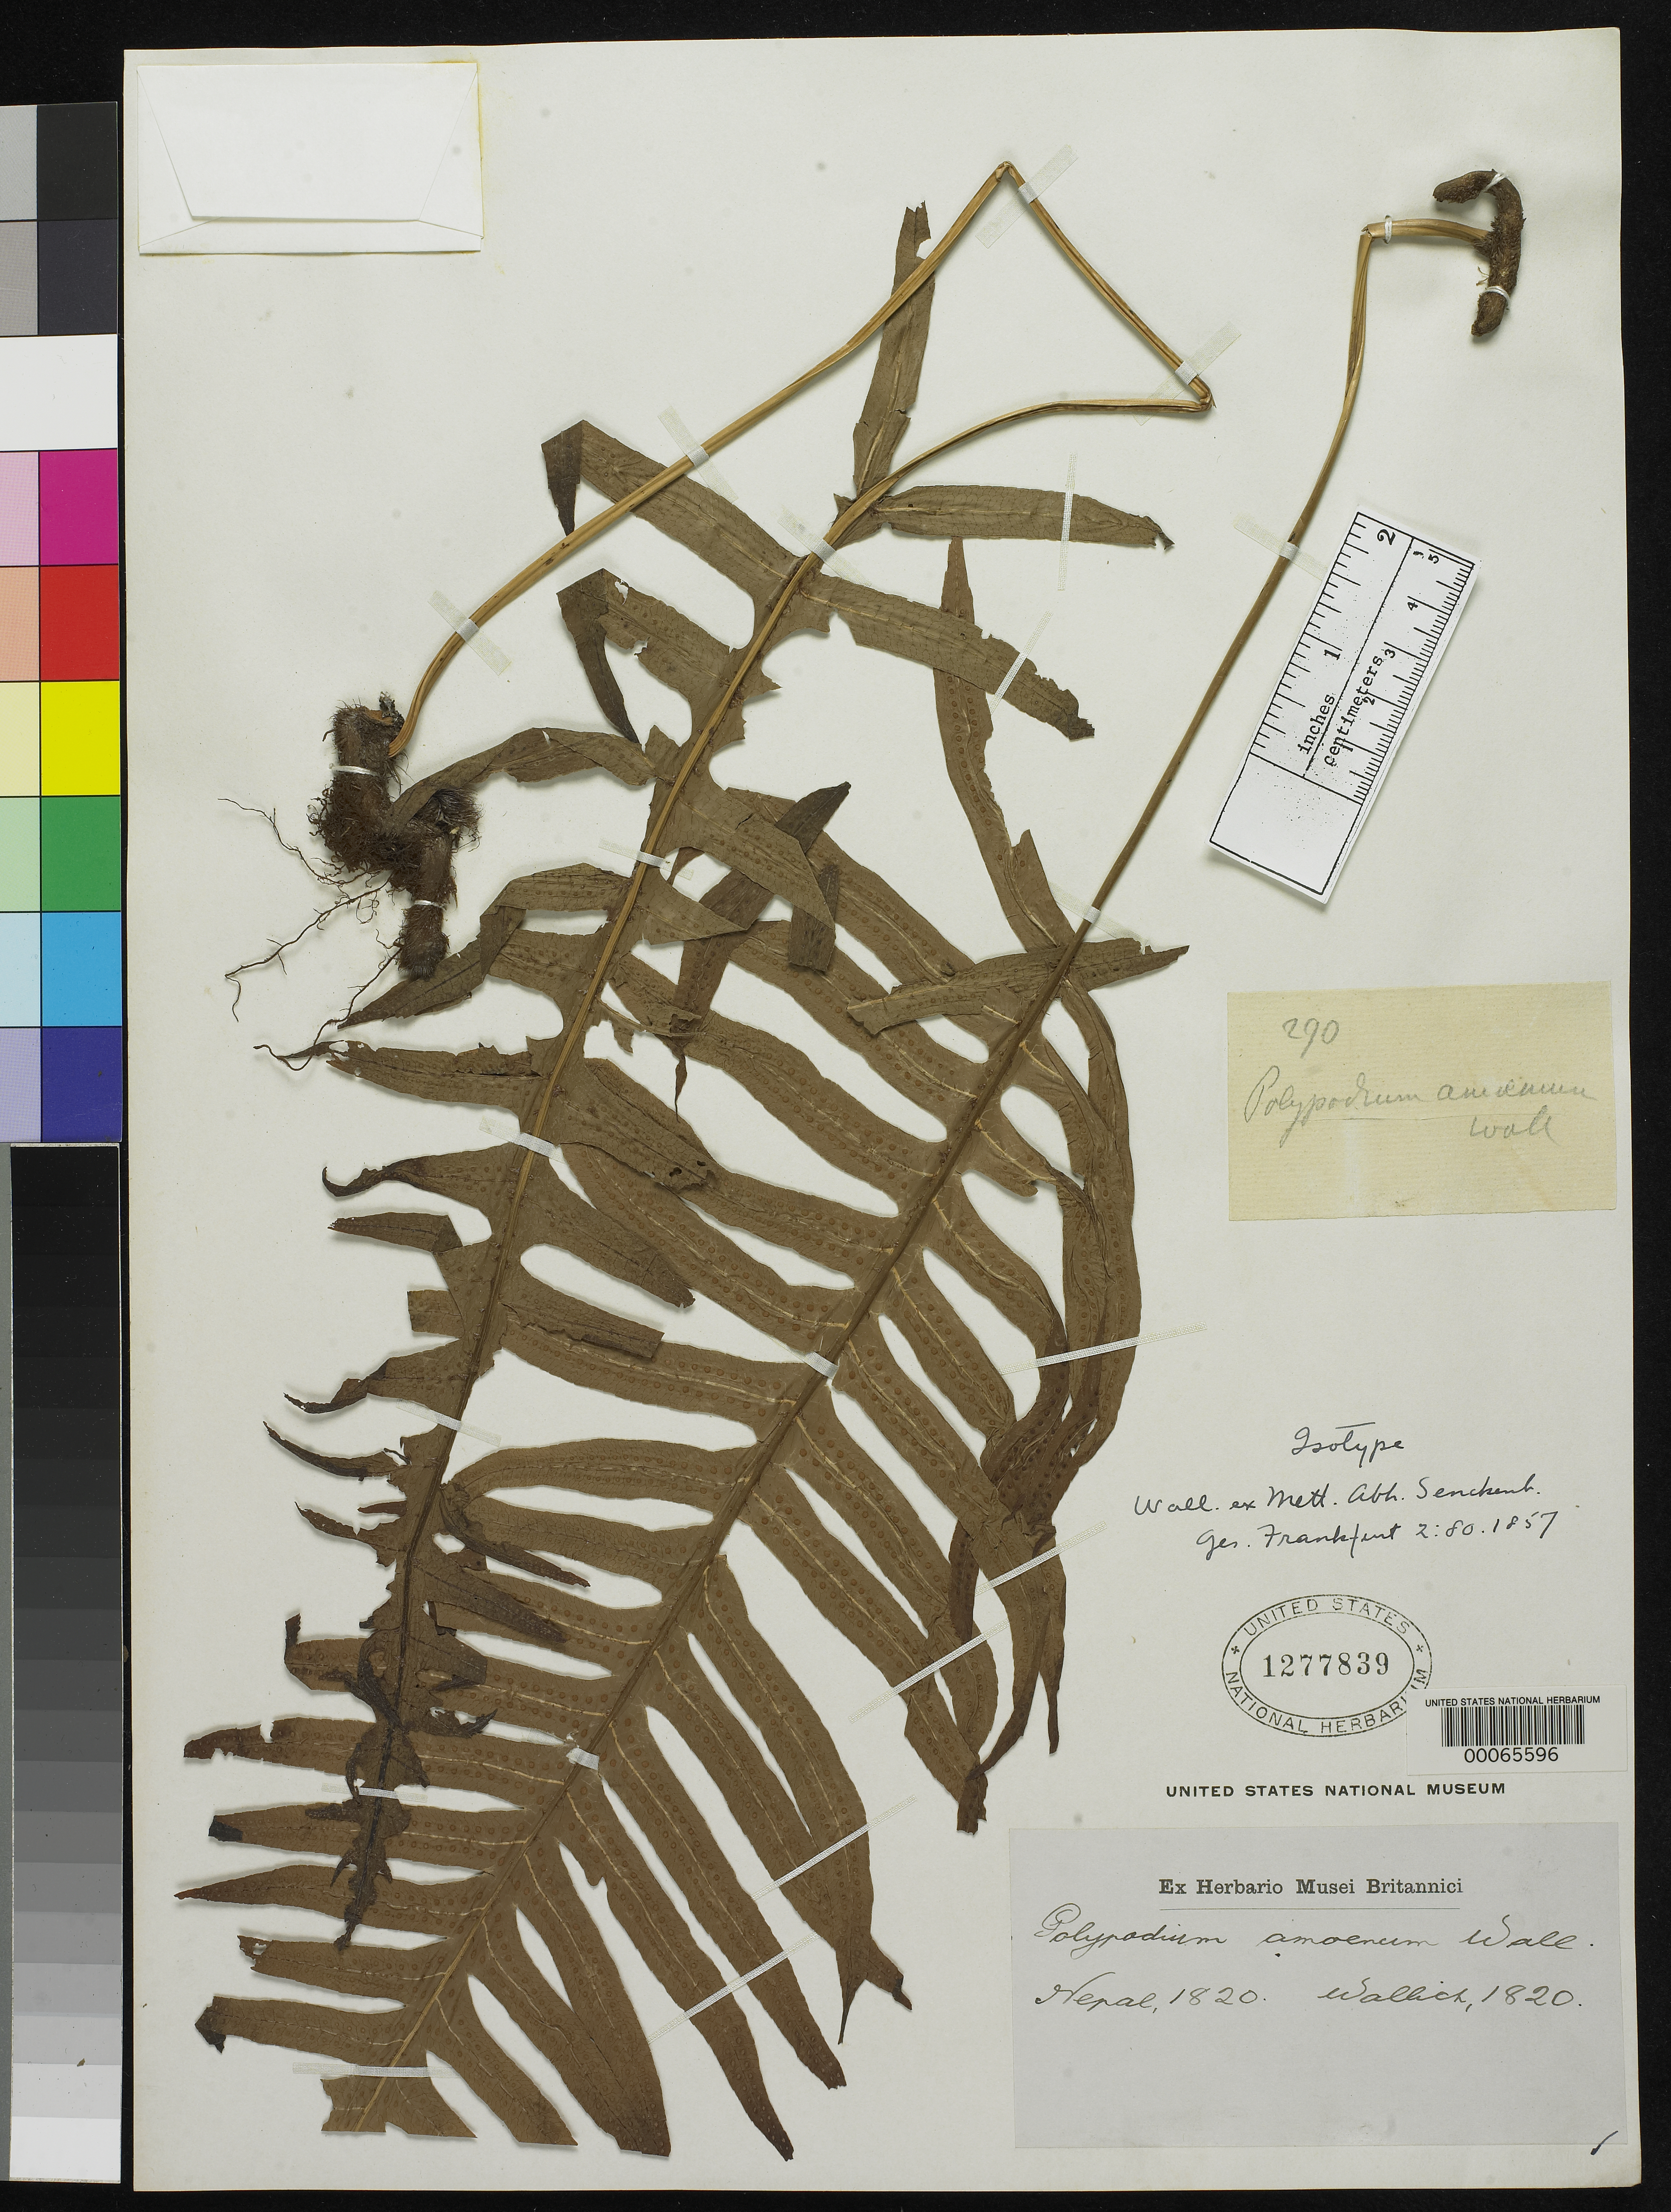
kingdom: Plantae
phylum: Tracheophyta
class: Polypodiopsida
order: Polypodiales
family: Polypodiaceae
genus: Polypodium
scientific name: Polypodium amoenum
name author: Wall. ex Mett.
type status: Type Collection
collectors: N. Wallich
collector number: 290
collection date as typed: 1820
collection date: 1820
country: Nepal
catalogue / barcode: US 1277839